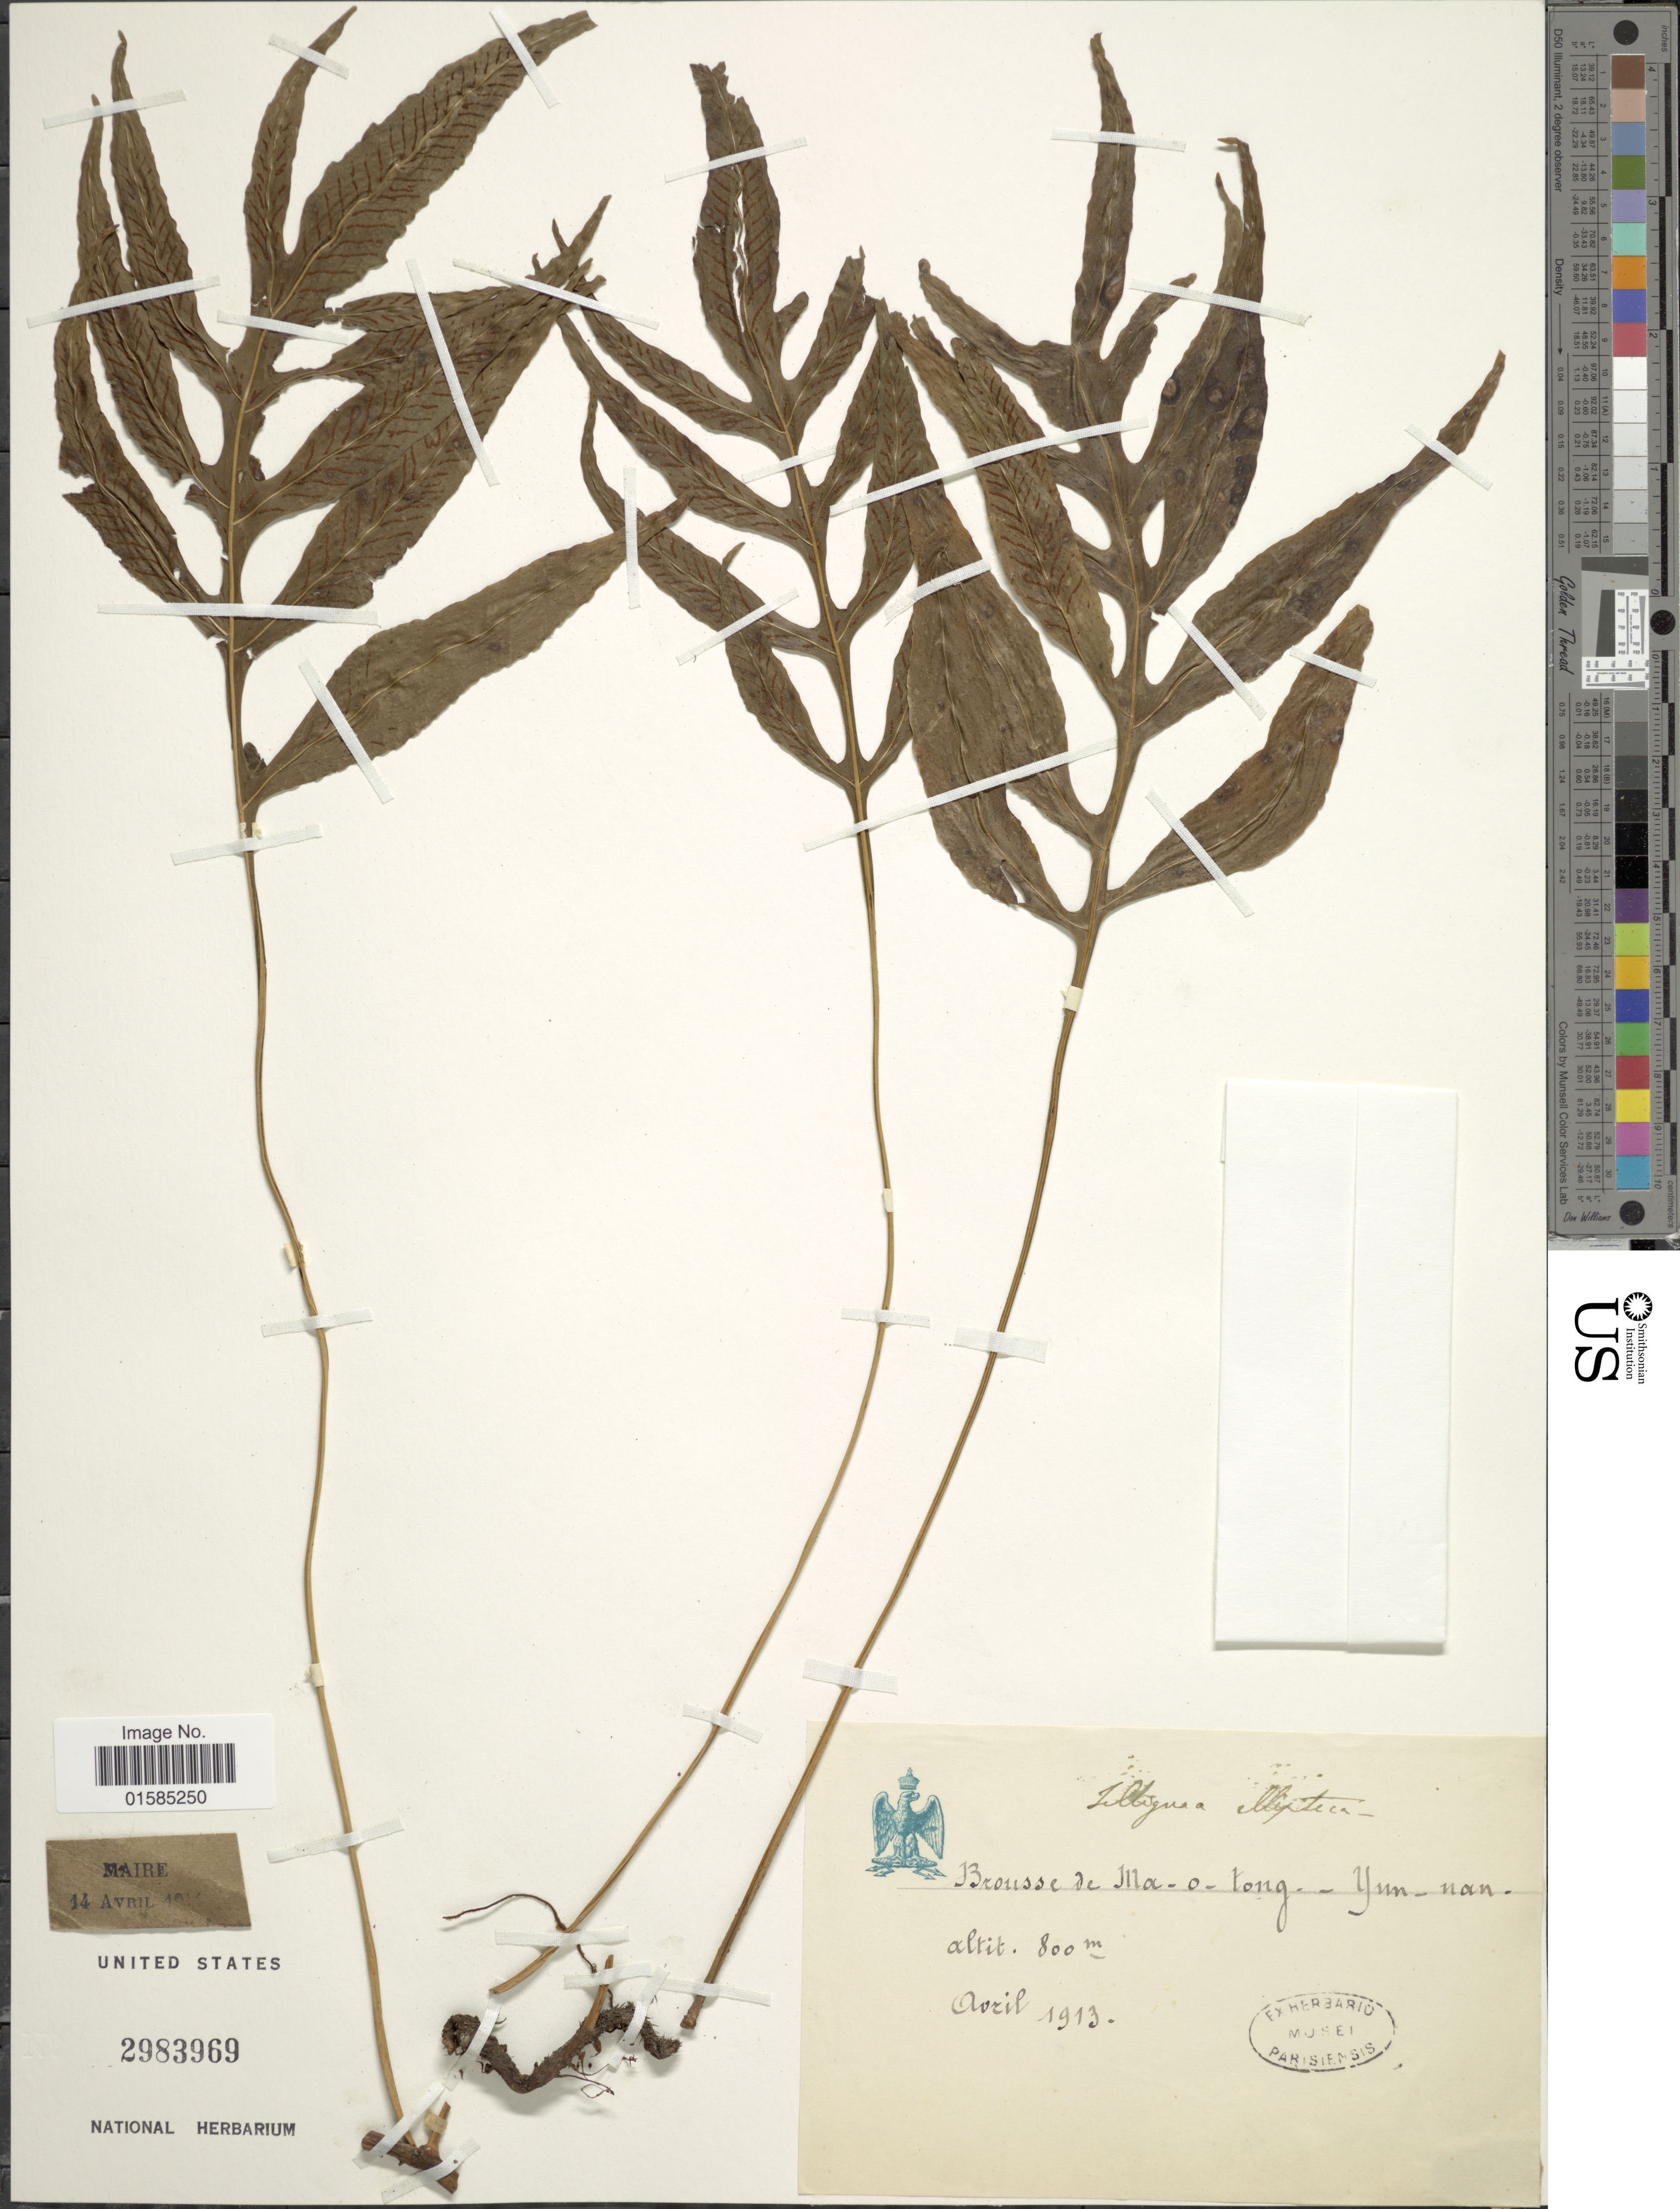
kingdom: Plantae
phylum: Tracheophyta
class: Polypodiopsida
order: Polypodiales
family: Polypodiaceae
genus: Leptochilus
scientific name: Leptochilus ellipticus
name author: (Thunb.) Noot.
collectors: ex herb. Mus. Paris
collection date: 1913-04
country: China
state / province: Yunnan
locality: Brousse de Ma-o-tong- Yun-nan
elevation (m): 800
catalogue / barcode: US 2983969